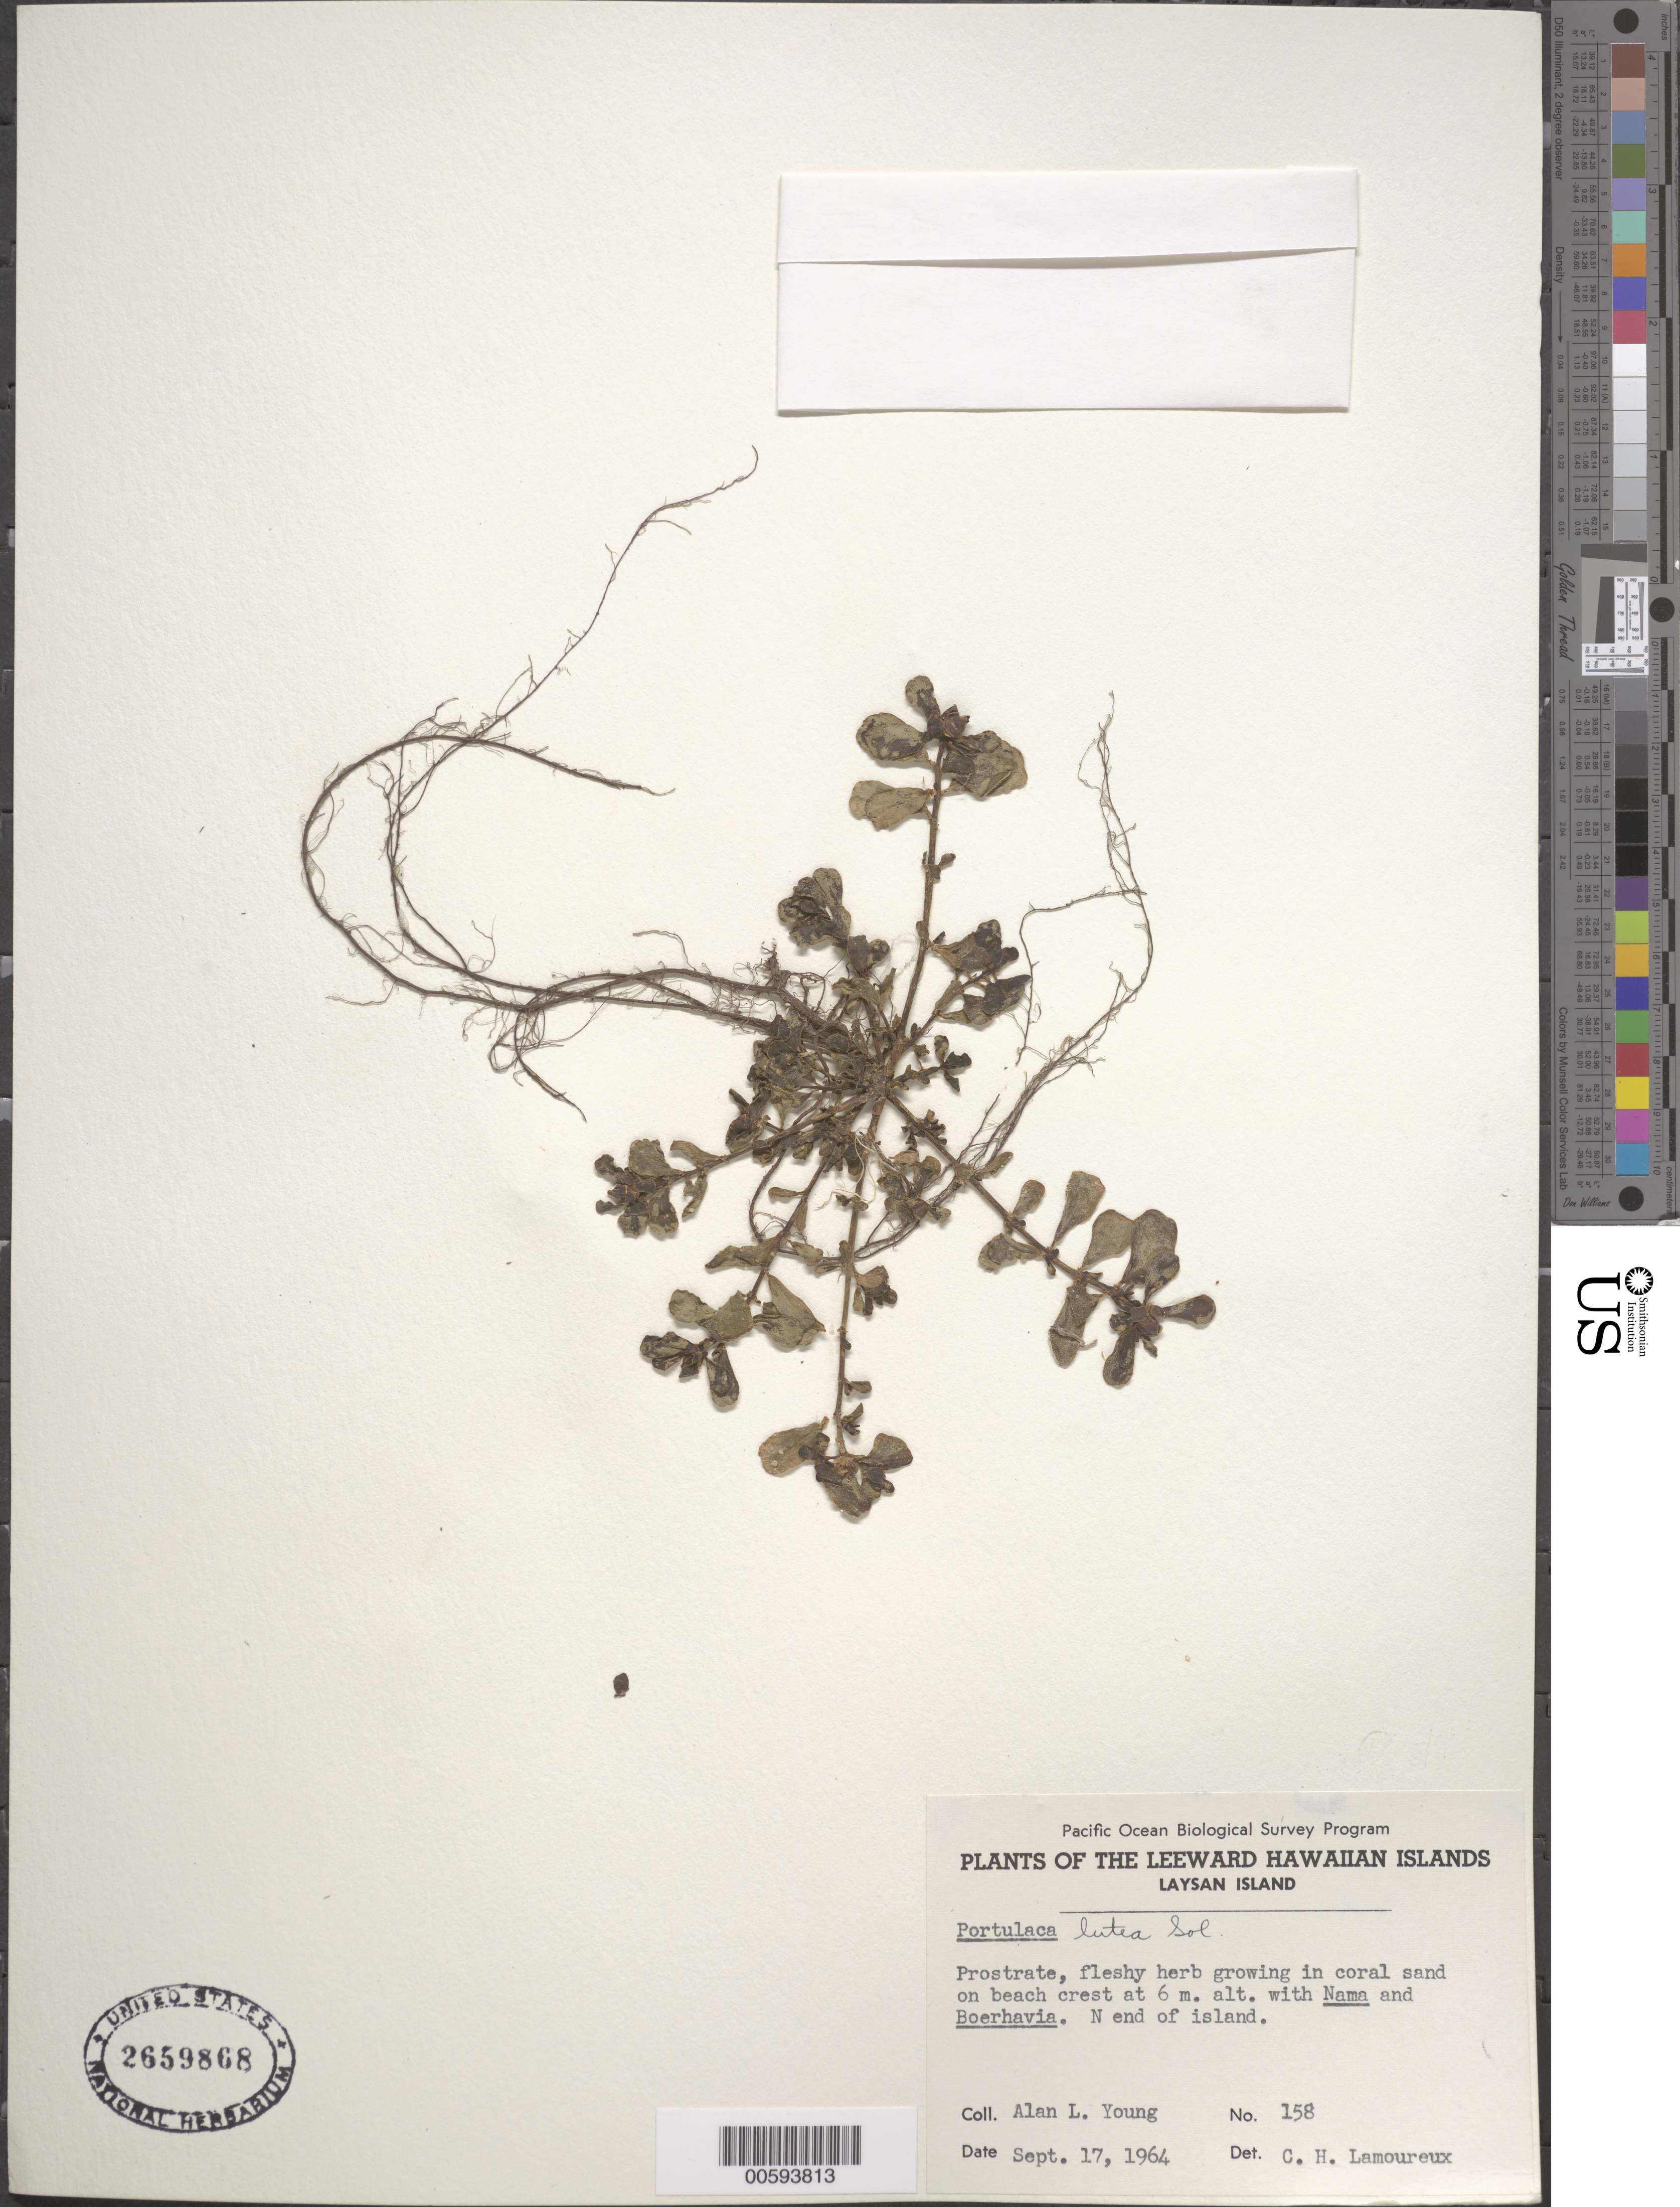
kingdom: Plantae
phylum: Tracheophyta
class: Magnoliopsida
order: Caryophyllales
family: Portulacaceae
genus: Portulaca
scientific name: Portulaca lutea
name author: Sol.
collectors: A. Young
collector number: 158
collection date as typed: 17 Sep 1964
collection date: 1964-09-17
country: United States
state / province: Hawaii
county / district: Honolulu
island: Laysan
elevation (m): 6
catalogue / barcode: US 2659868